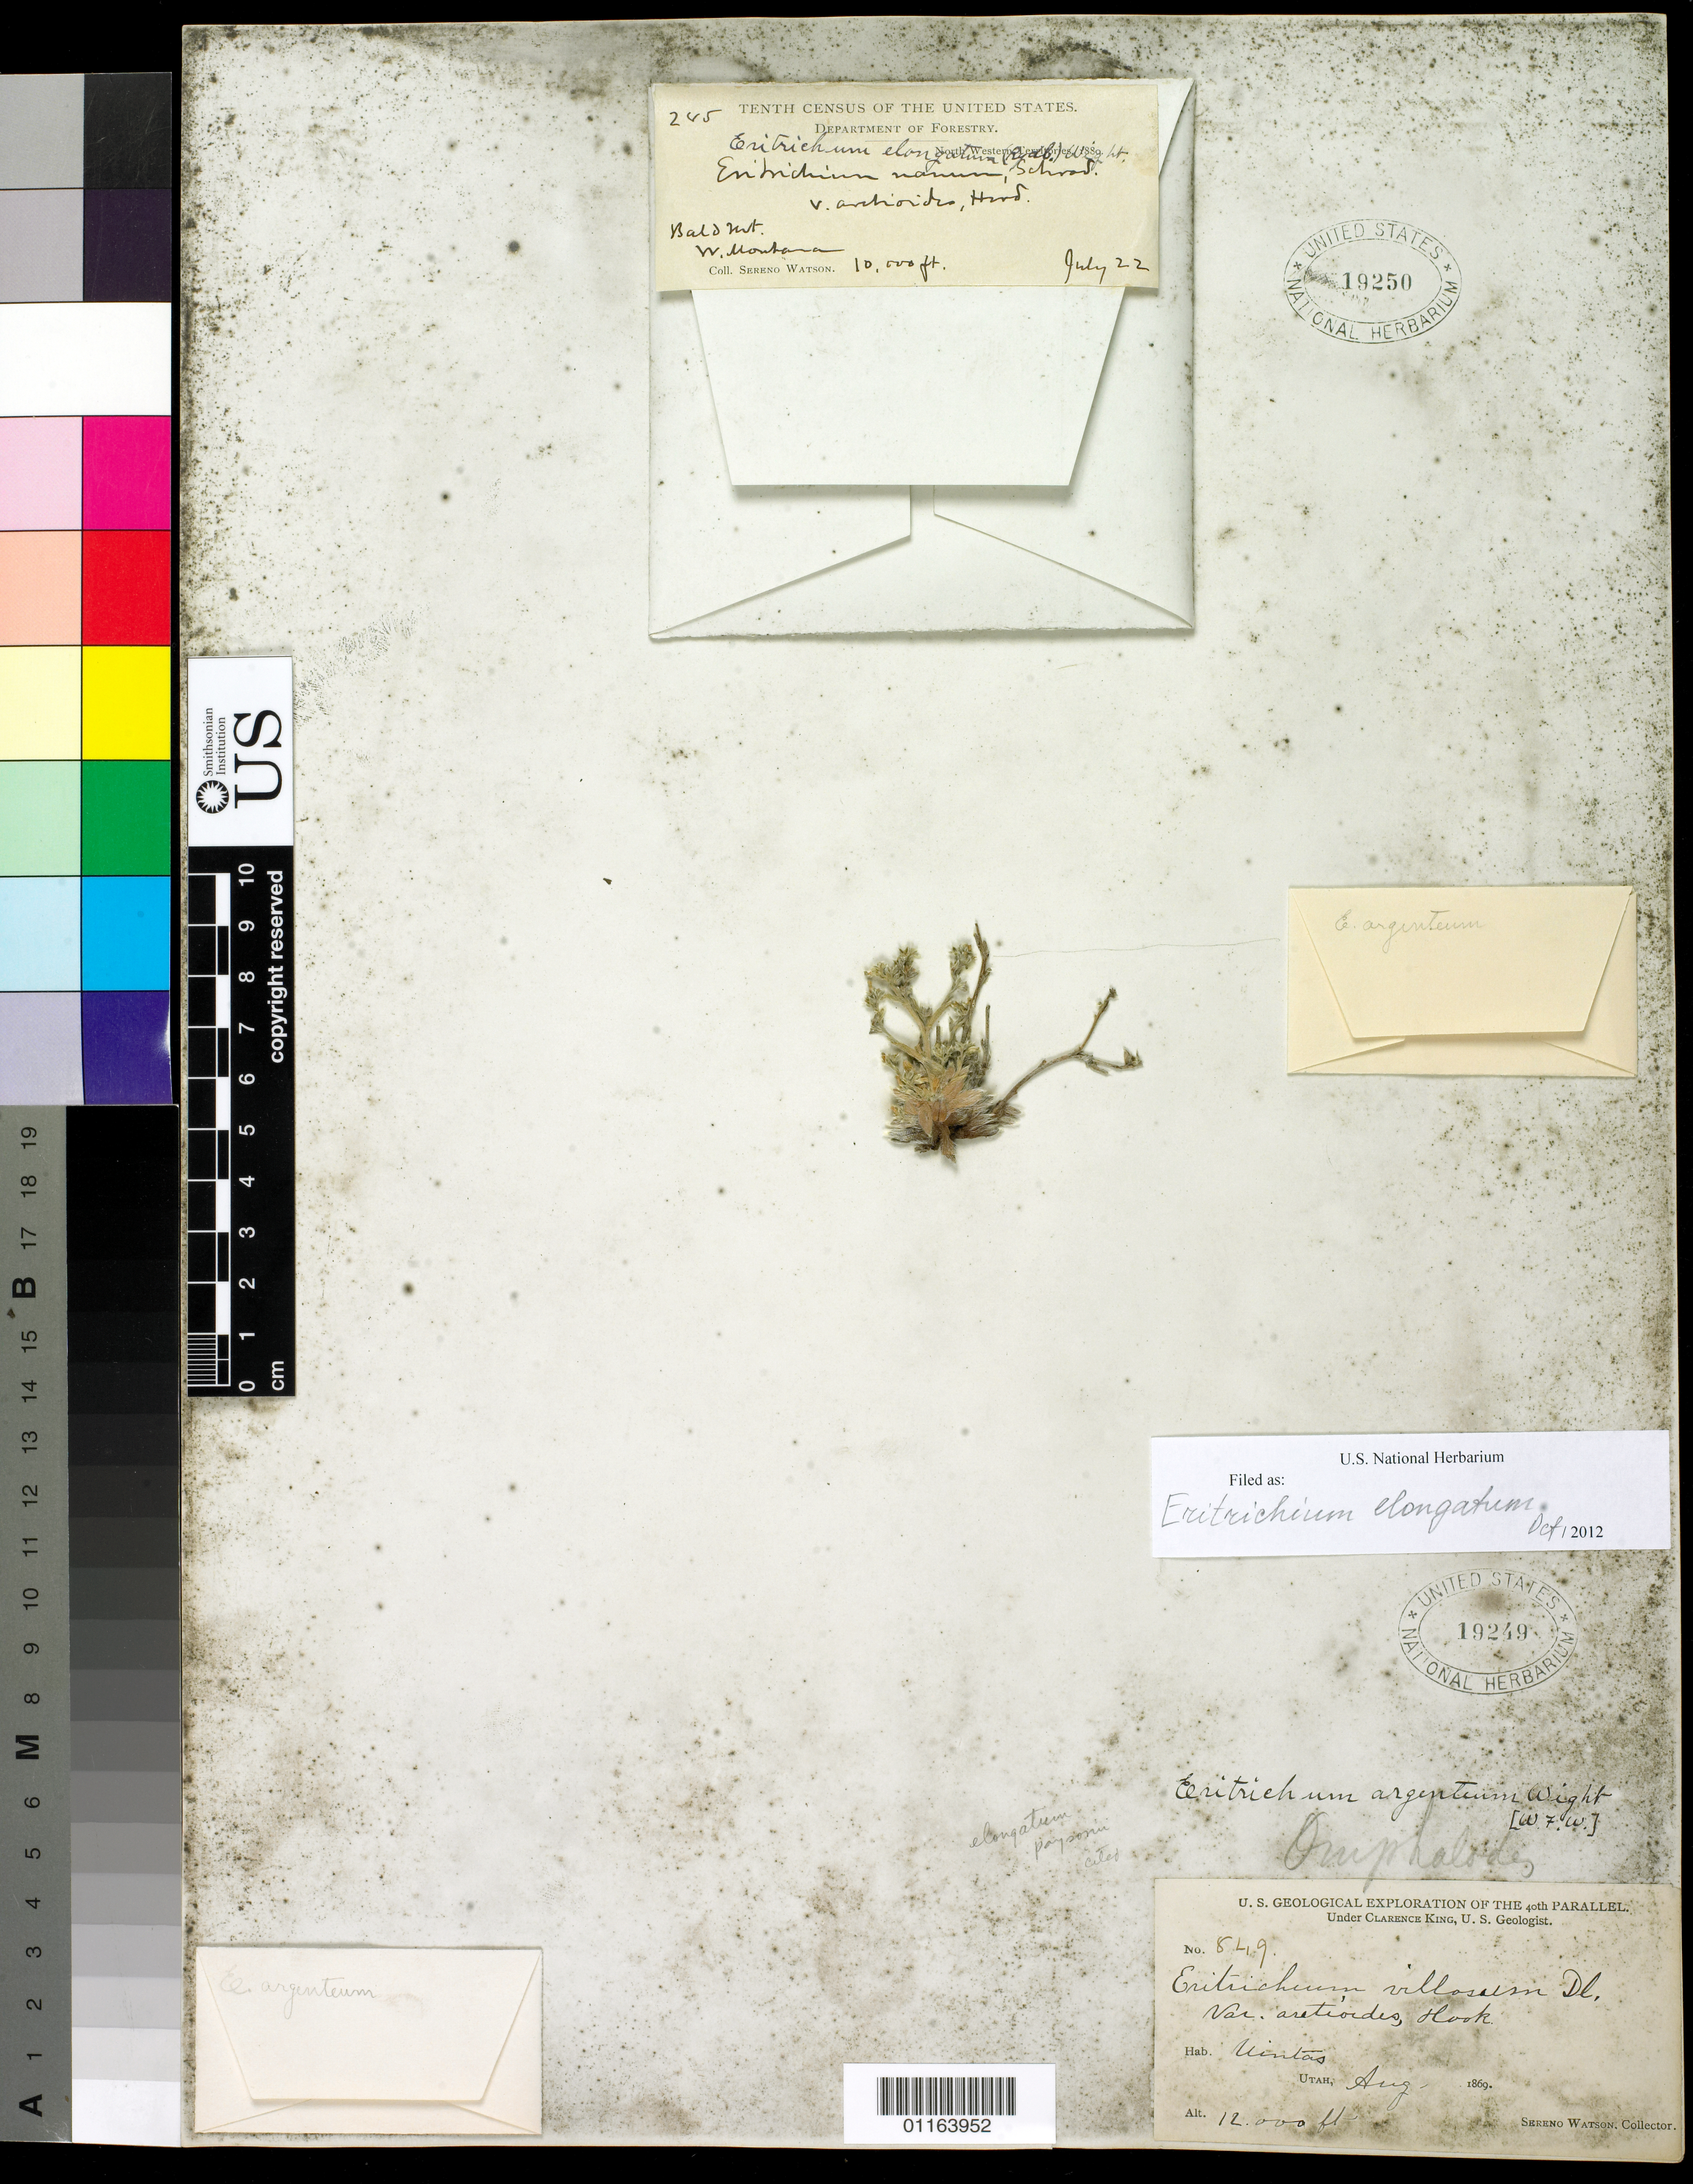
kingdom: Plantae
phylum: Tracheophyta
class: Magnoliopsida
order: Boraginales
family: Boraginaceae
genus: Eritrichium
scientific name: Eritrichium elongatum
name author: (Rydb.) W. Wight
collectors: S. Watson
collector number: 849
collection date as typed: Aug 1869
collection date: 1869-08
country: United States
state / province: Utah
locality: Uintas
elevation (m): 3658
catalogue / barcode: US 19249